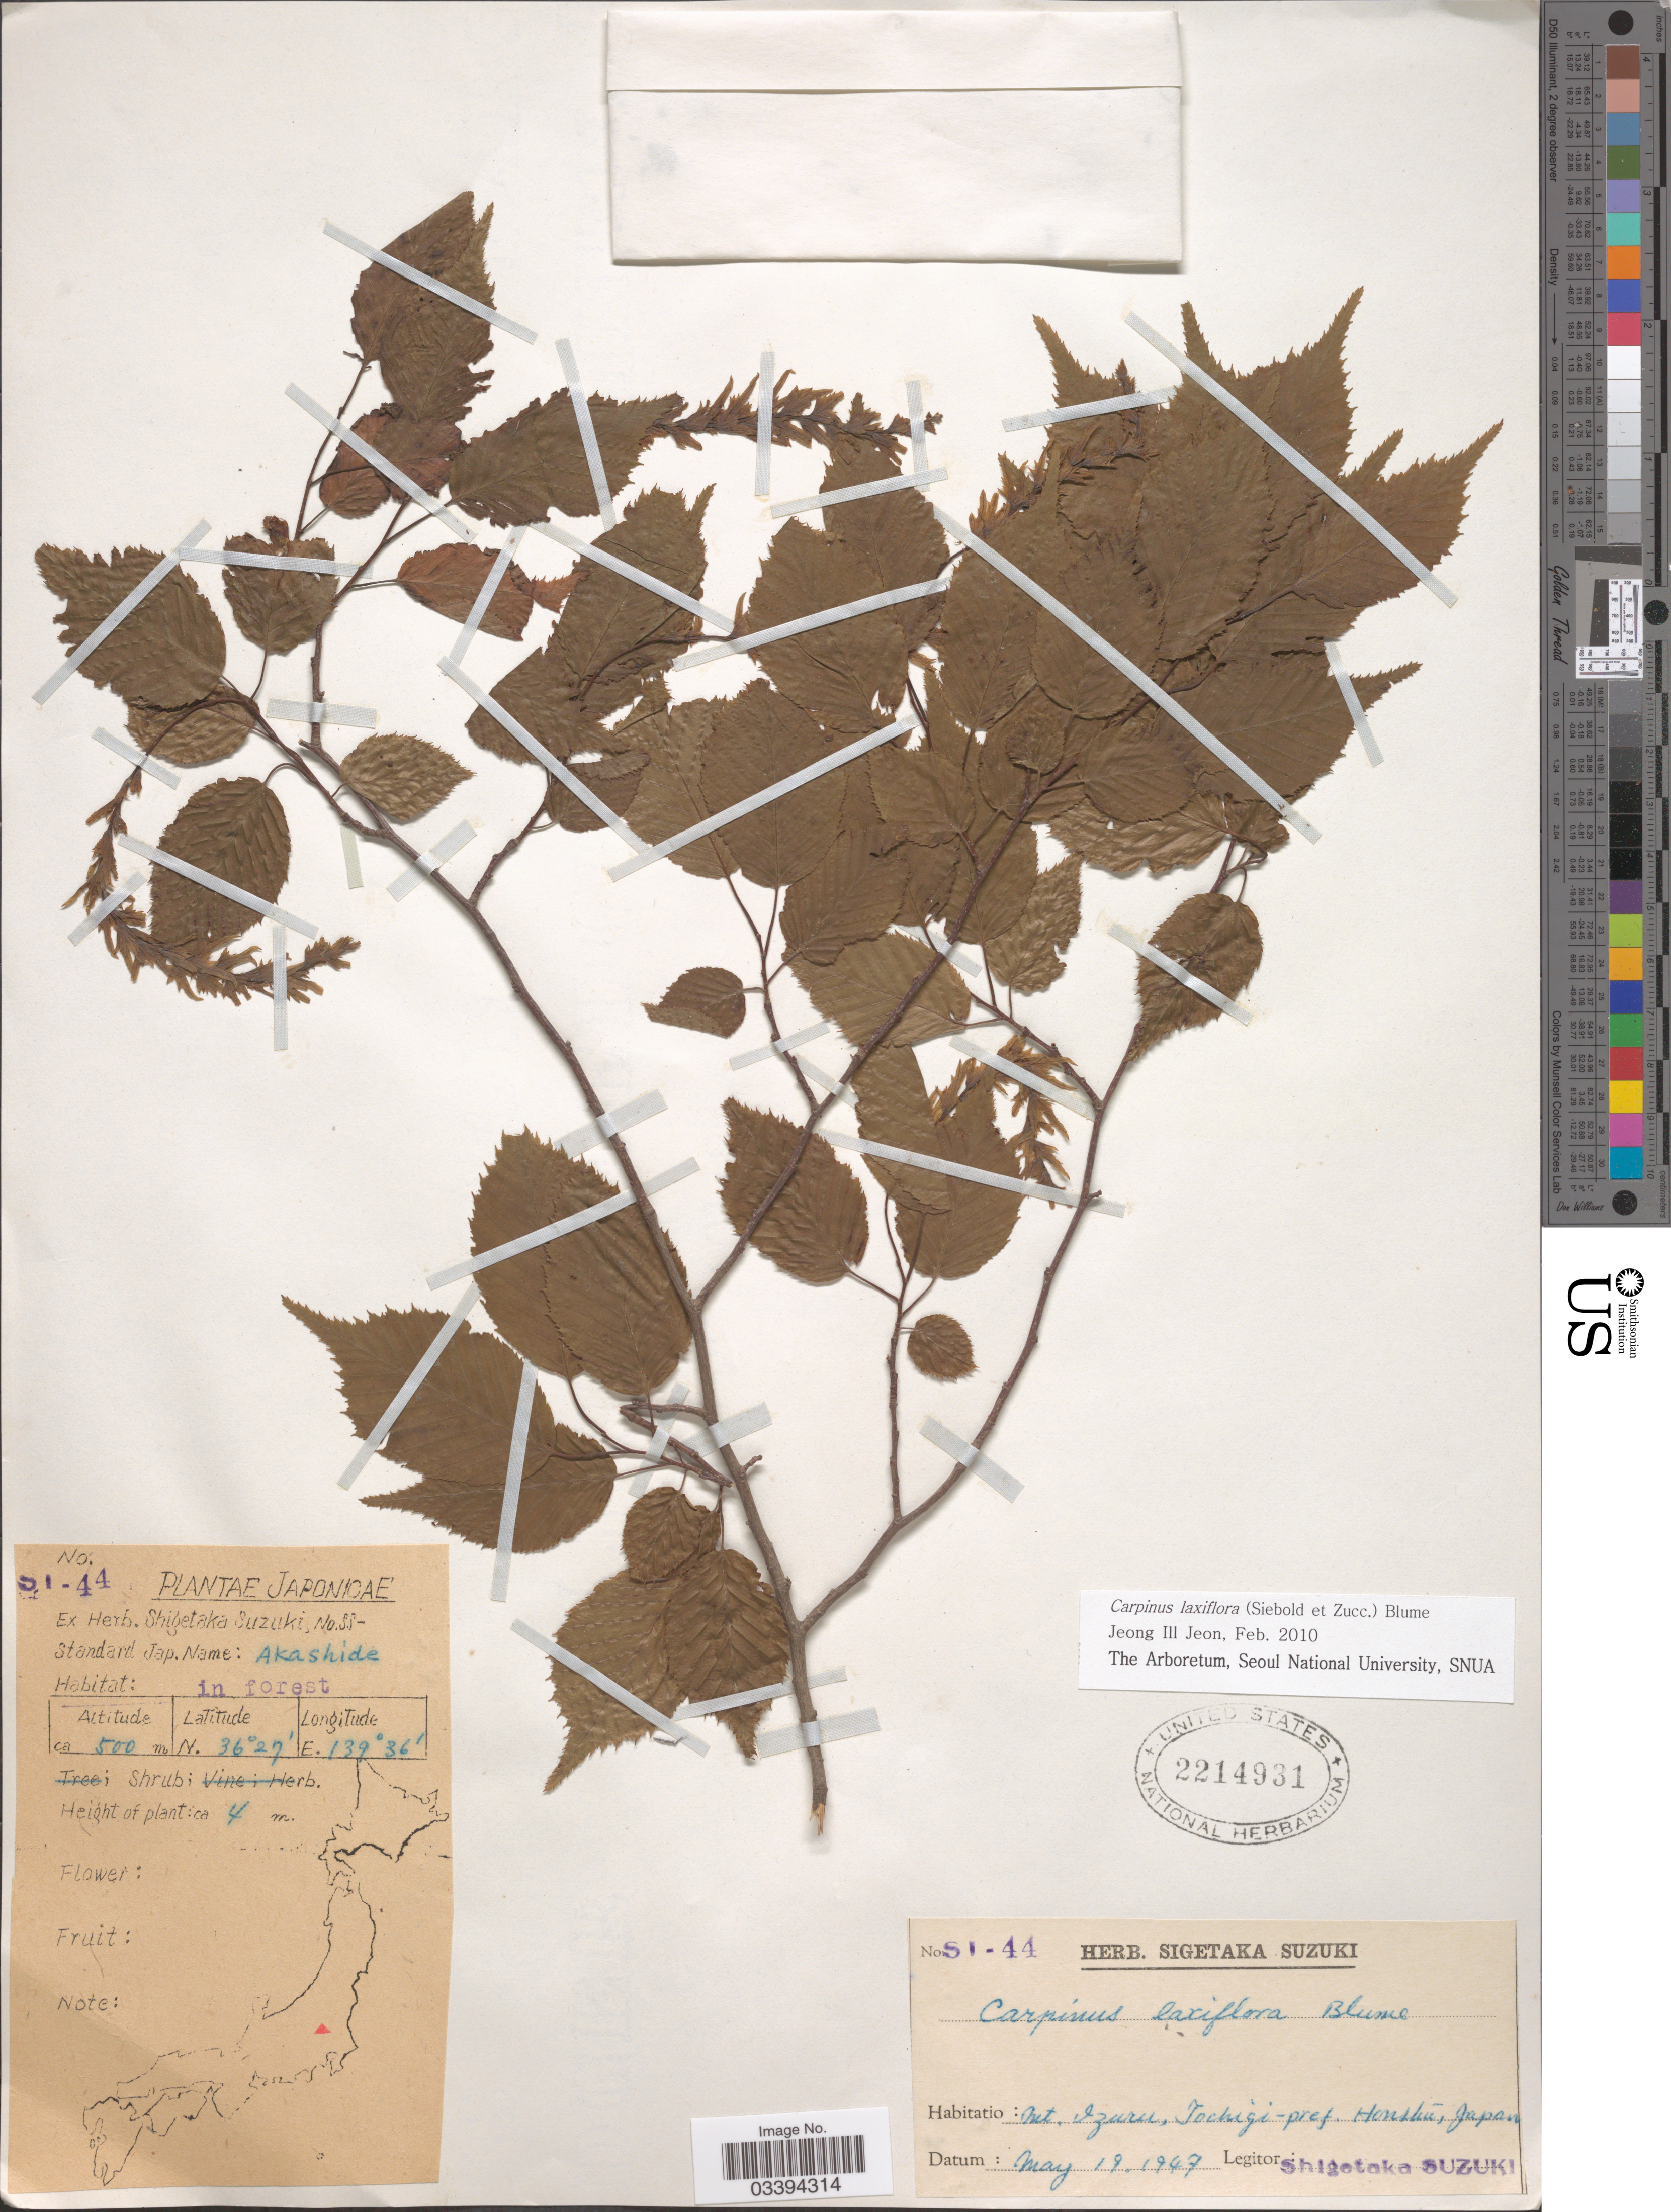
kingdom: Plantae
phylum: Tracheophyta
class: Magnoliopsida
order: Fagales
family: Betulaceae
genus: Carpinus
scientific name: Carpinus laxiflora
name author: (Siebold & Zucc.) Blume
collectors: S. Suzuki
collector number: SI-44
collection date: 1947-05-19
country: Japan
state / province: Totigi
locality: Mt. Izuru, Tochigi-pref. Honshu.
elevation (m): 500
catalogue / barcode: US 2214931